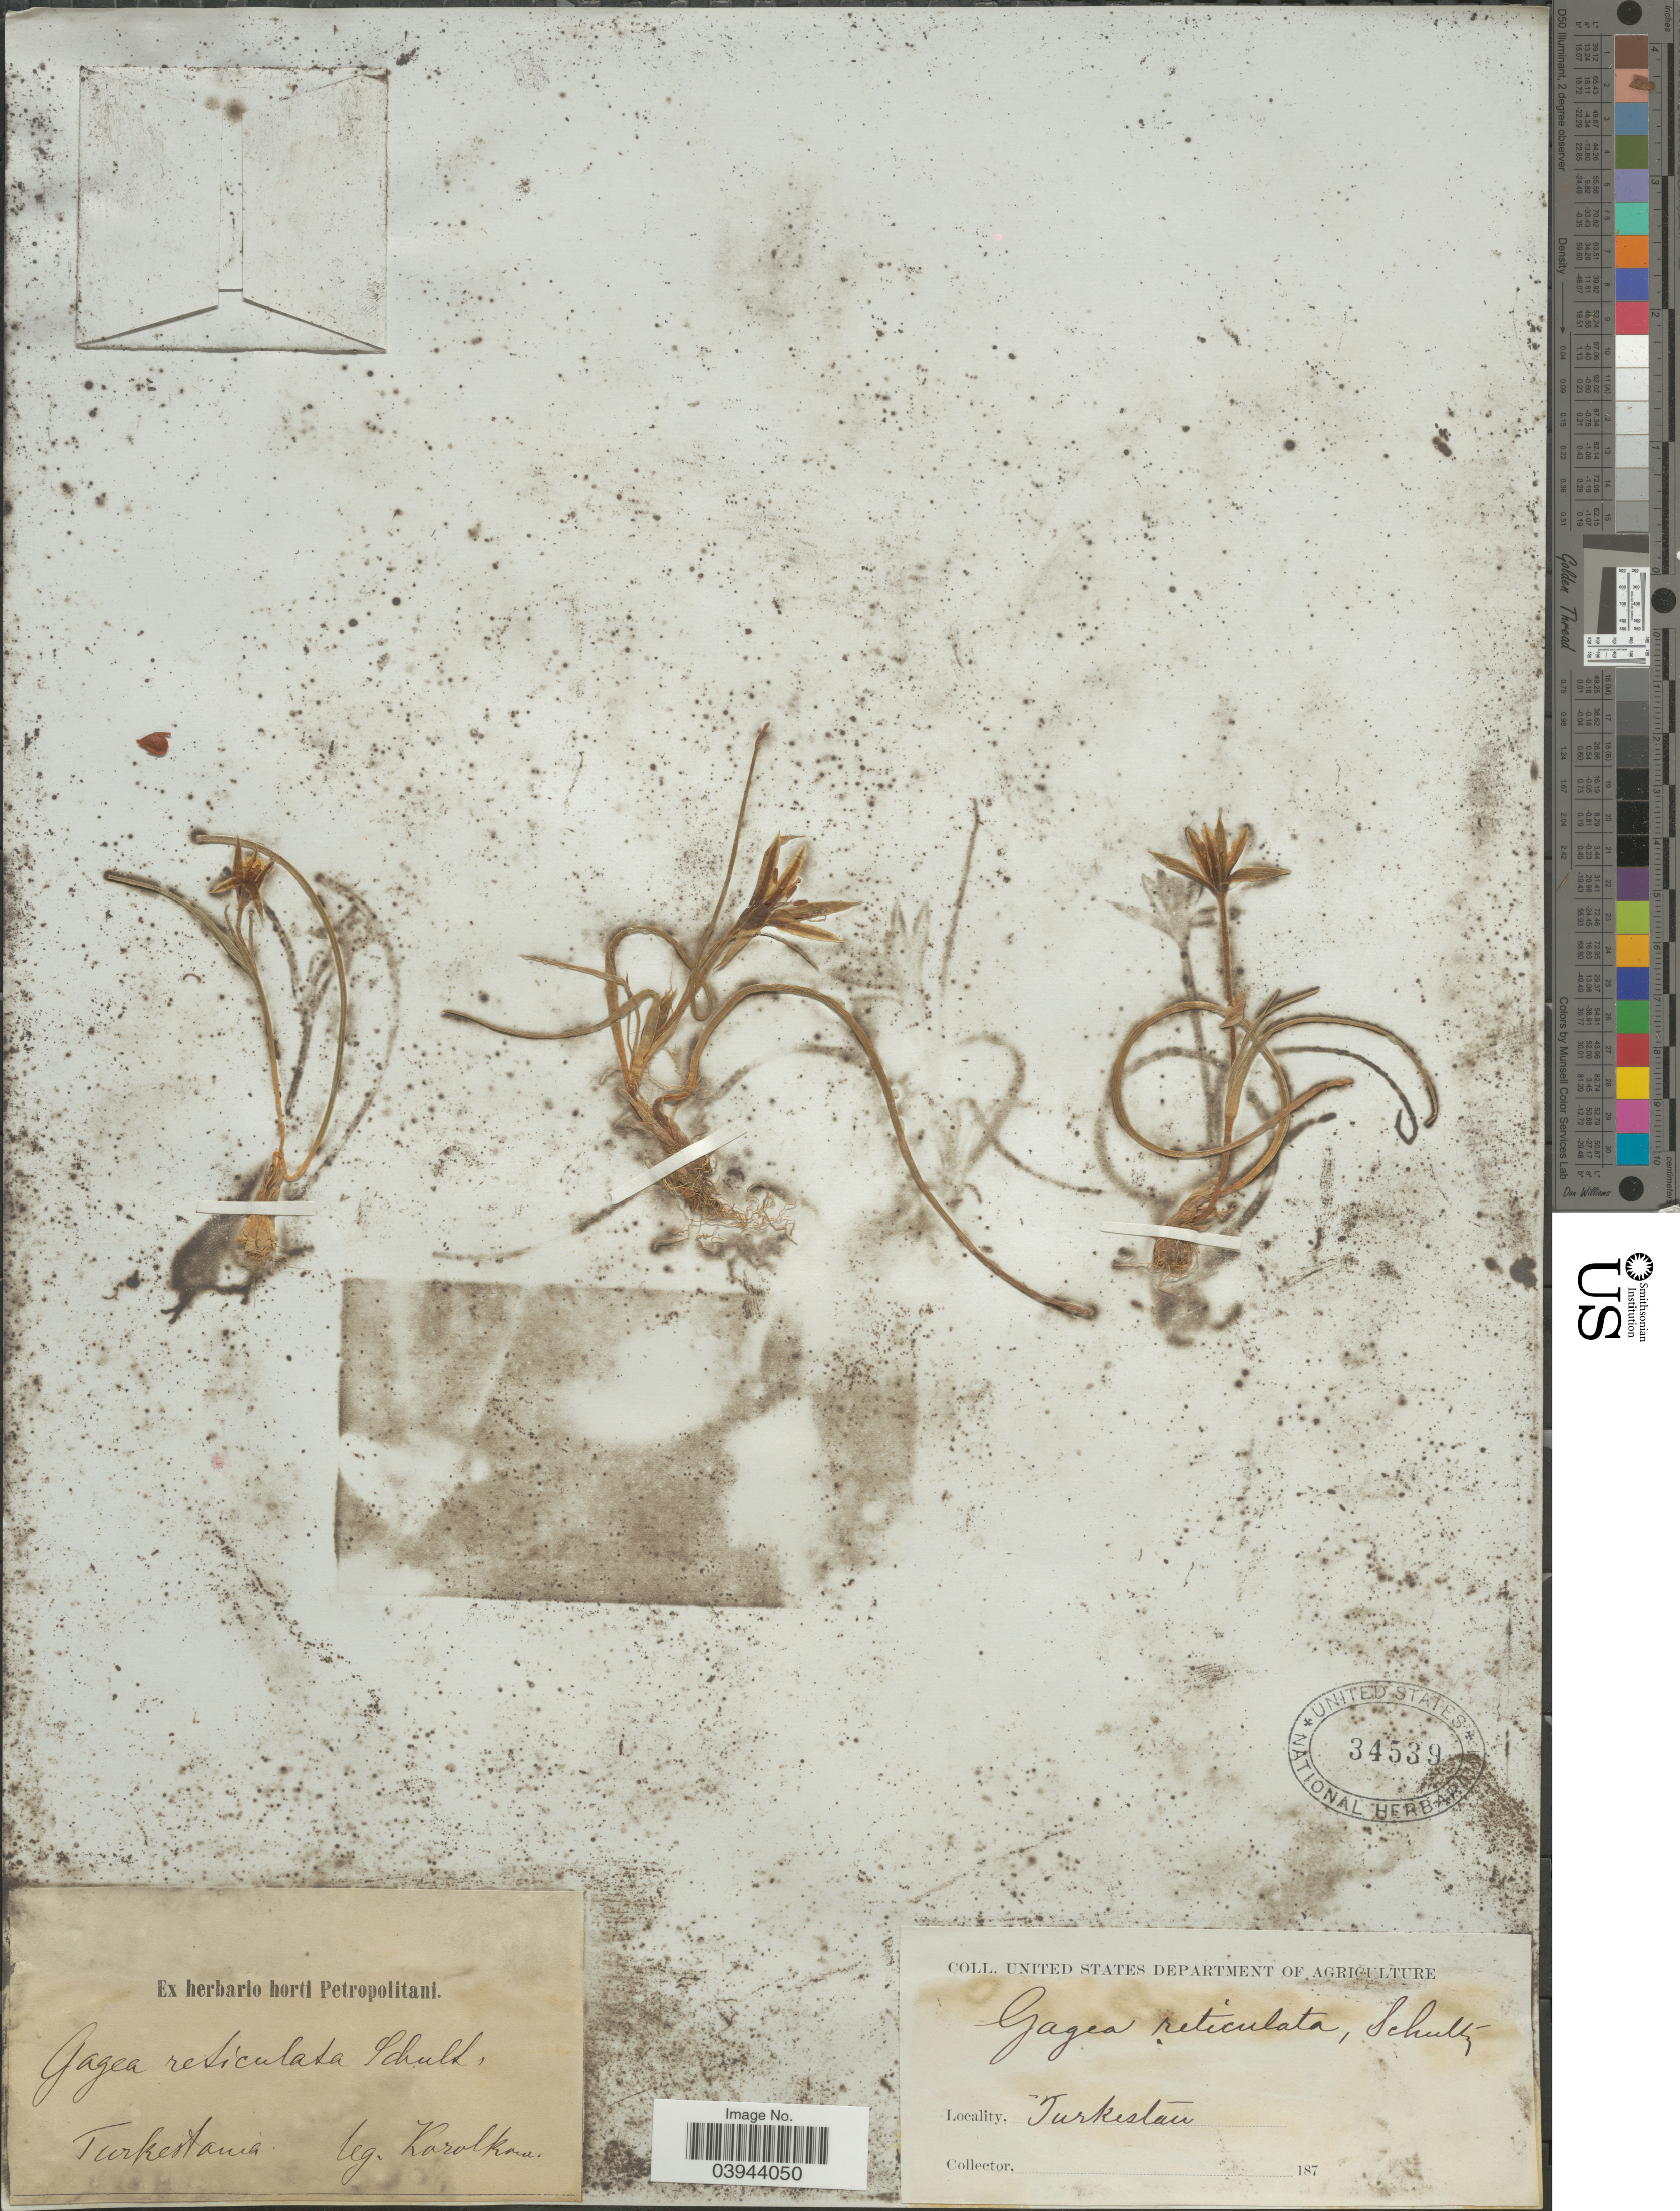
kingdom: Plantae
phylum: Tracheophyta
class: Liliopsida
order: Liliales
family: Liliaceae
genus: Gagea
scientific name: Gagea reticulata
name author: (Pall.) Schult. & Schult. f.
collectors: -. Korolkow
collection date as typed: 187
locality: Turkestania. Turkestan.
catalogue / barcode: US 34539